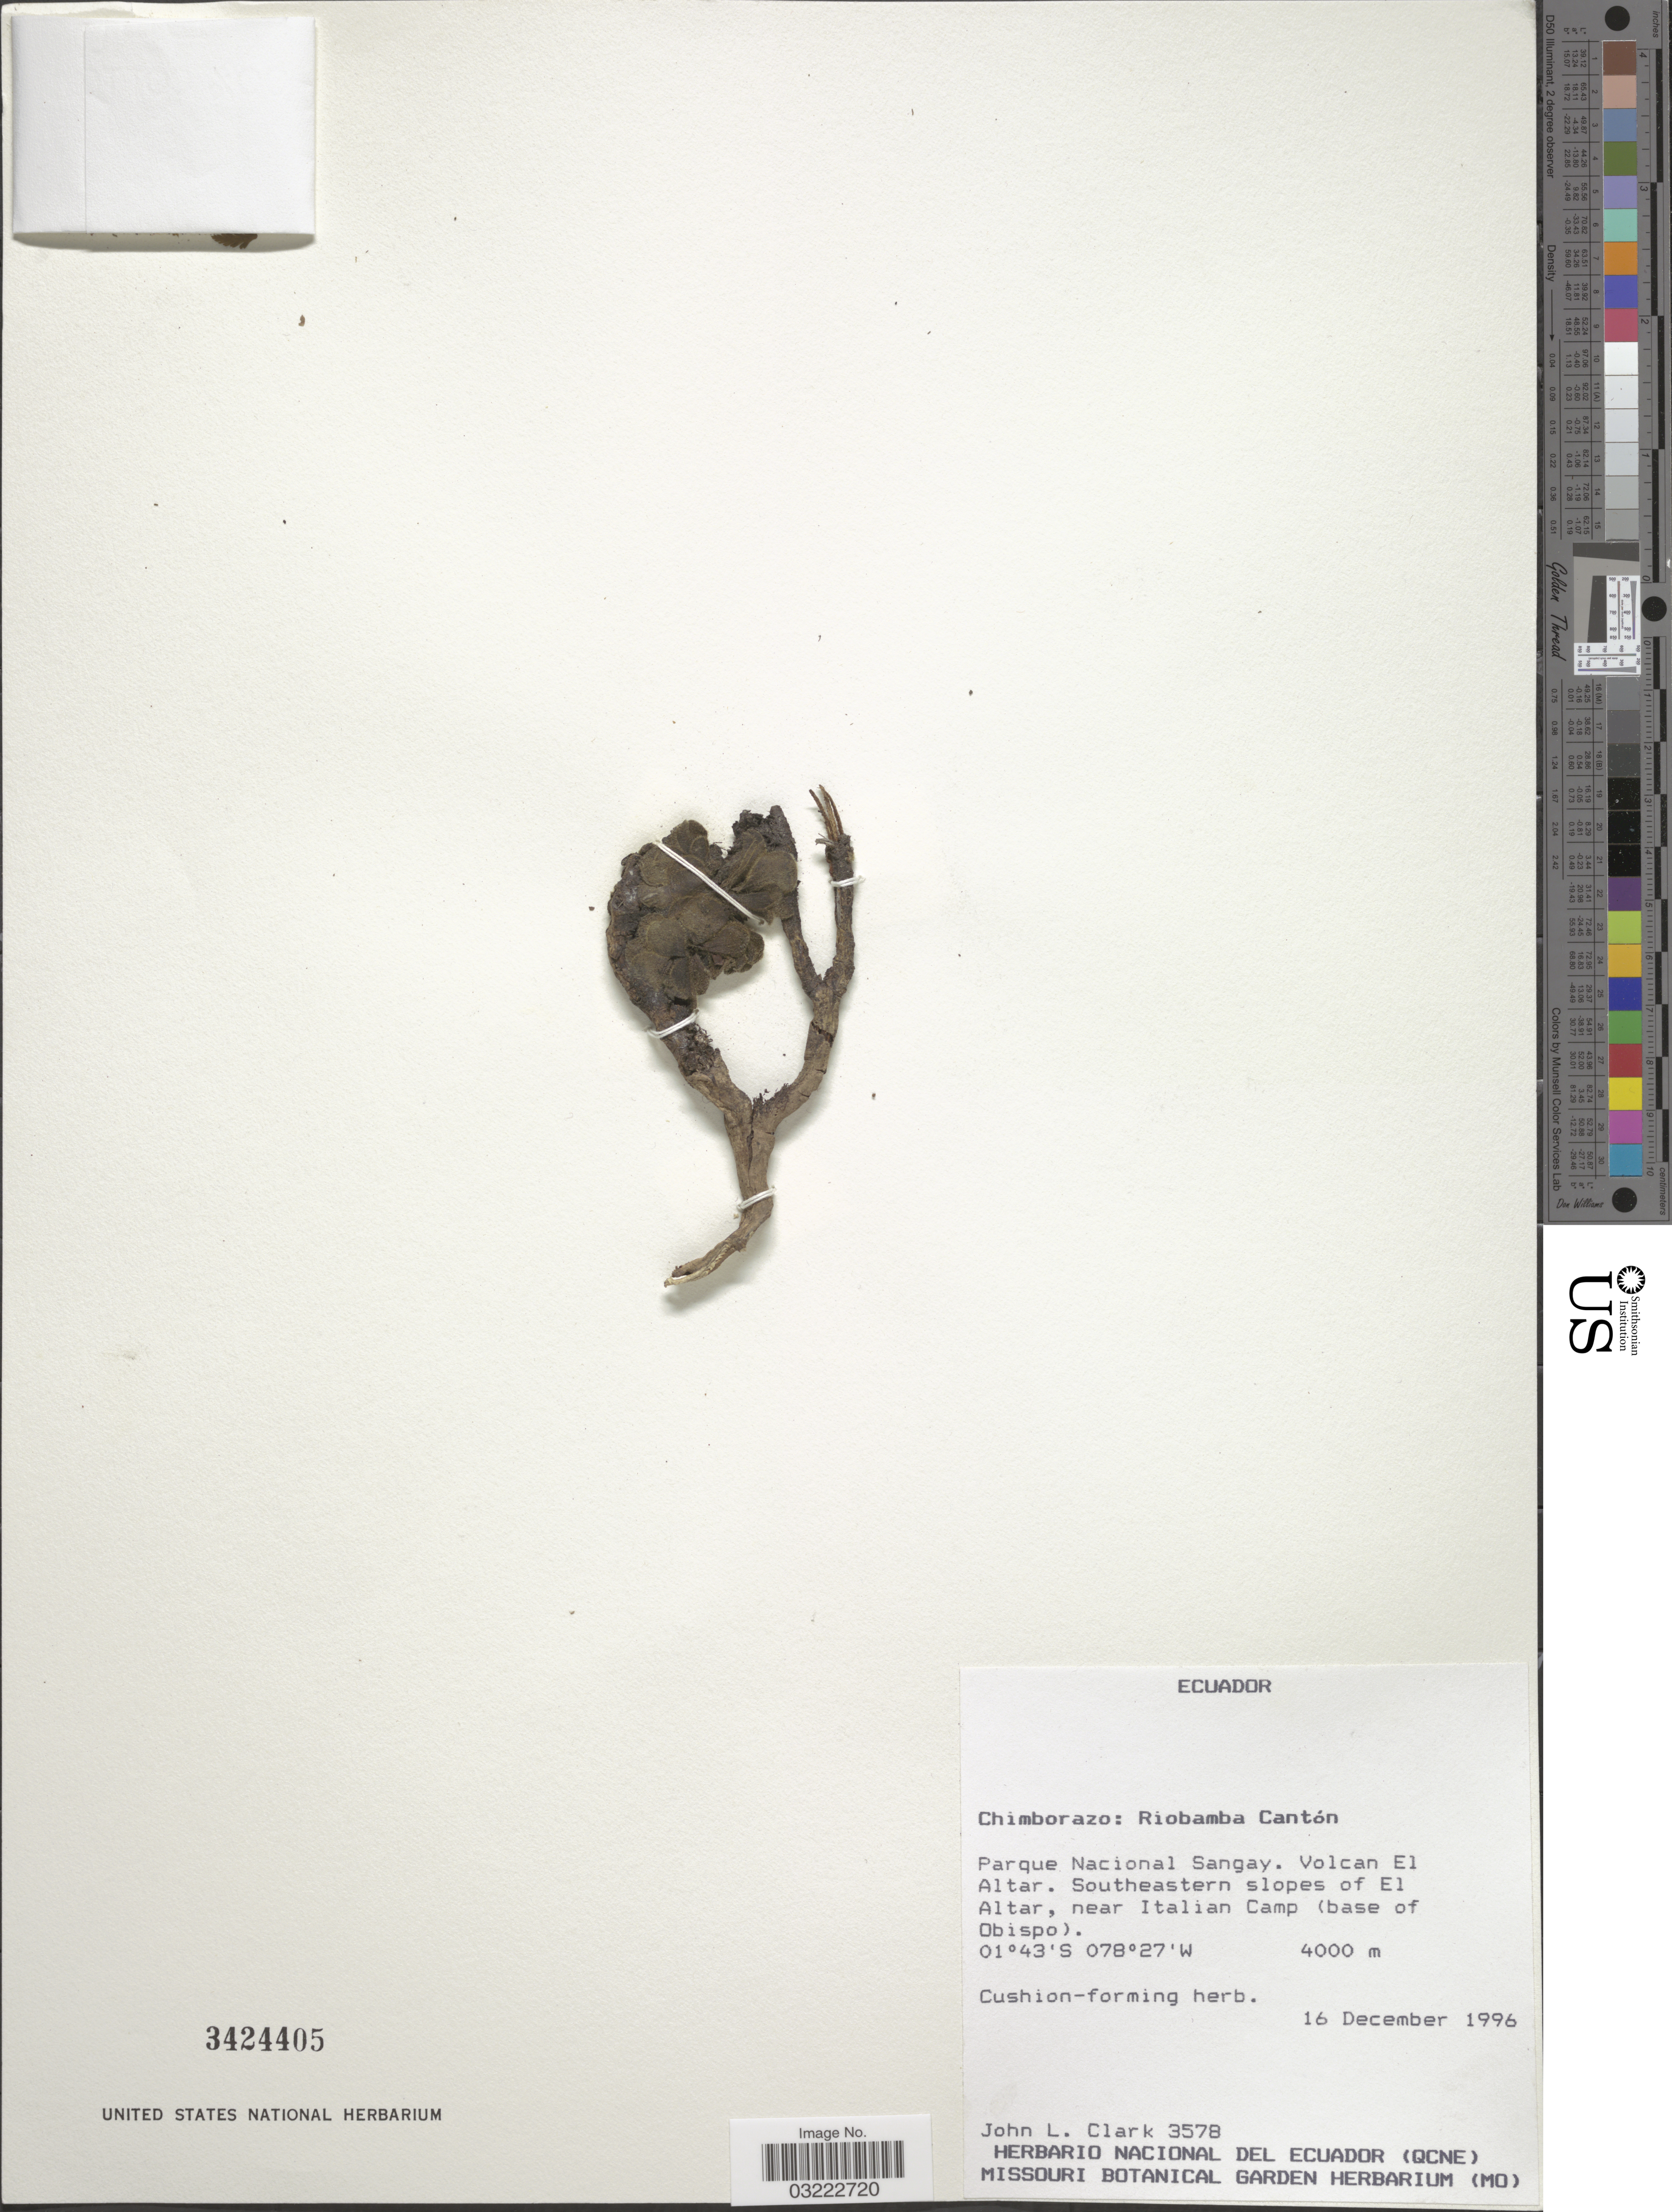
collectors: J. L. Clark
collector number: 3578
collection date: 1996-12-16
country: Ecuador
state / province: Chimborazo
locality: Riobamba Cantón, Parque Nacional Sangay. Volcan El Altar. Southeastern slopes of El Altar, near Italian Camp (base of Obispo).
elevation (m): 4000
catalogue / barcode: US 3424405